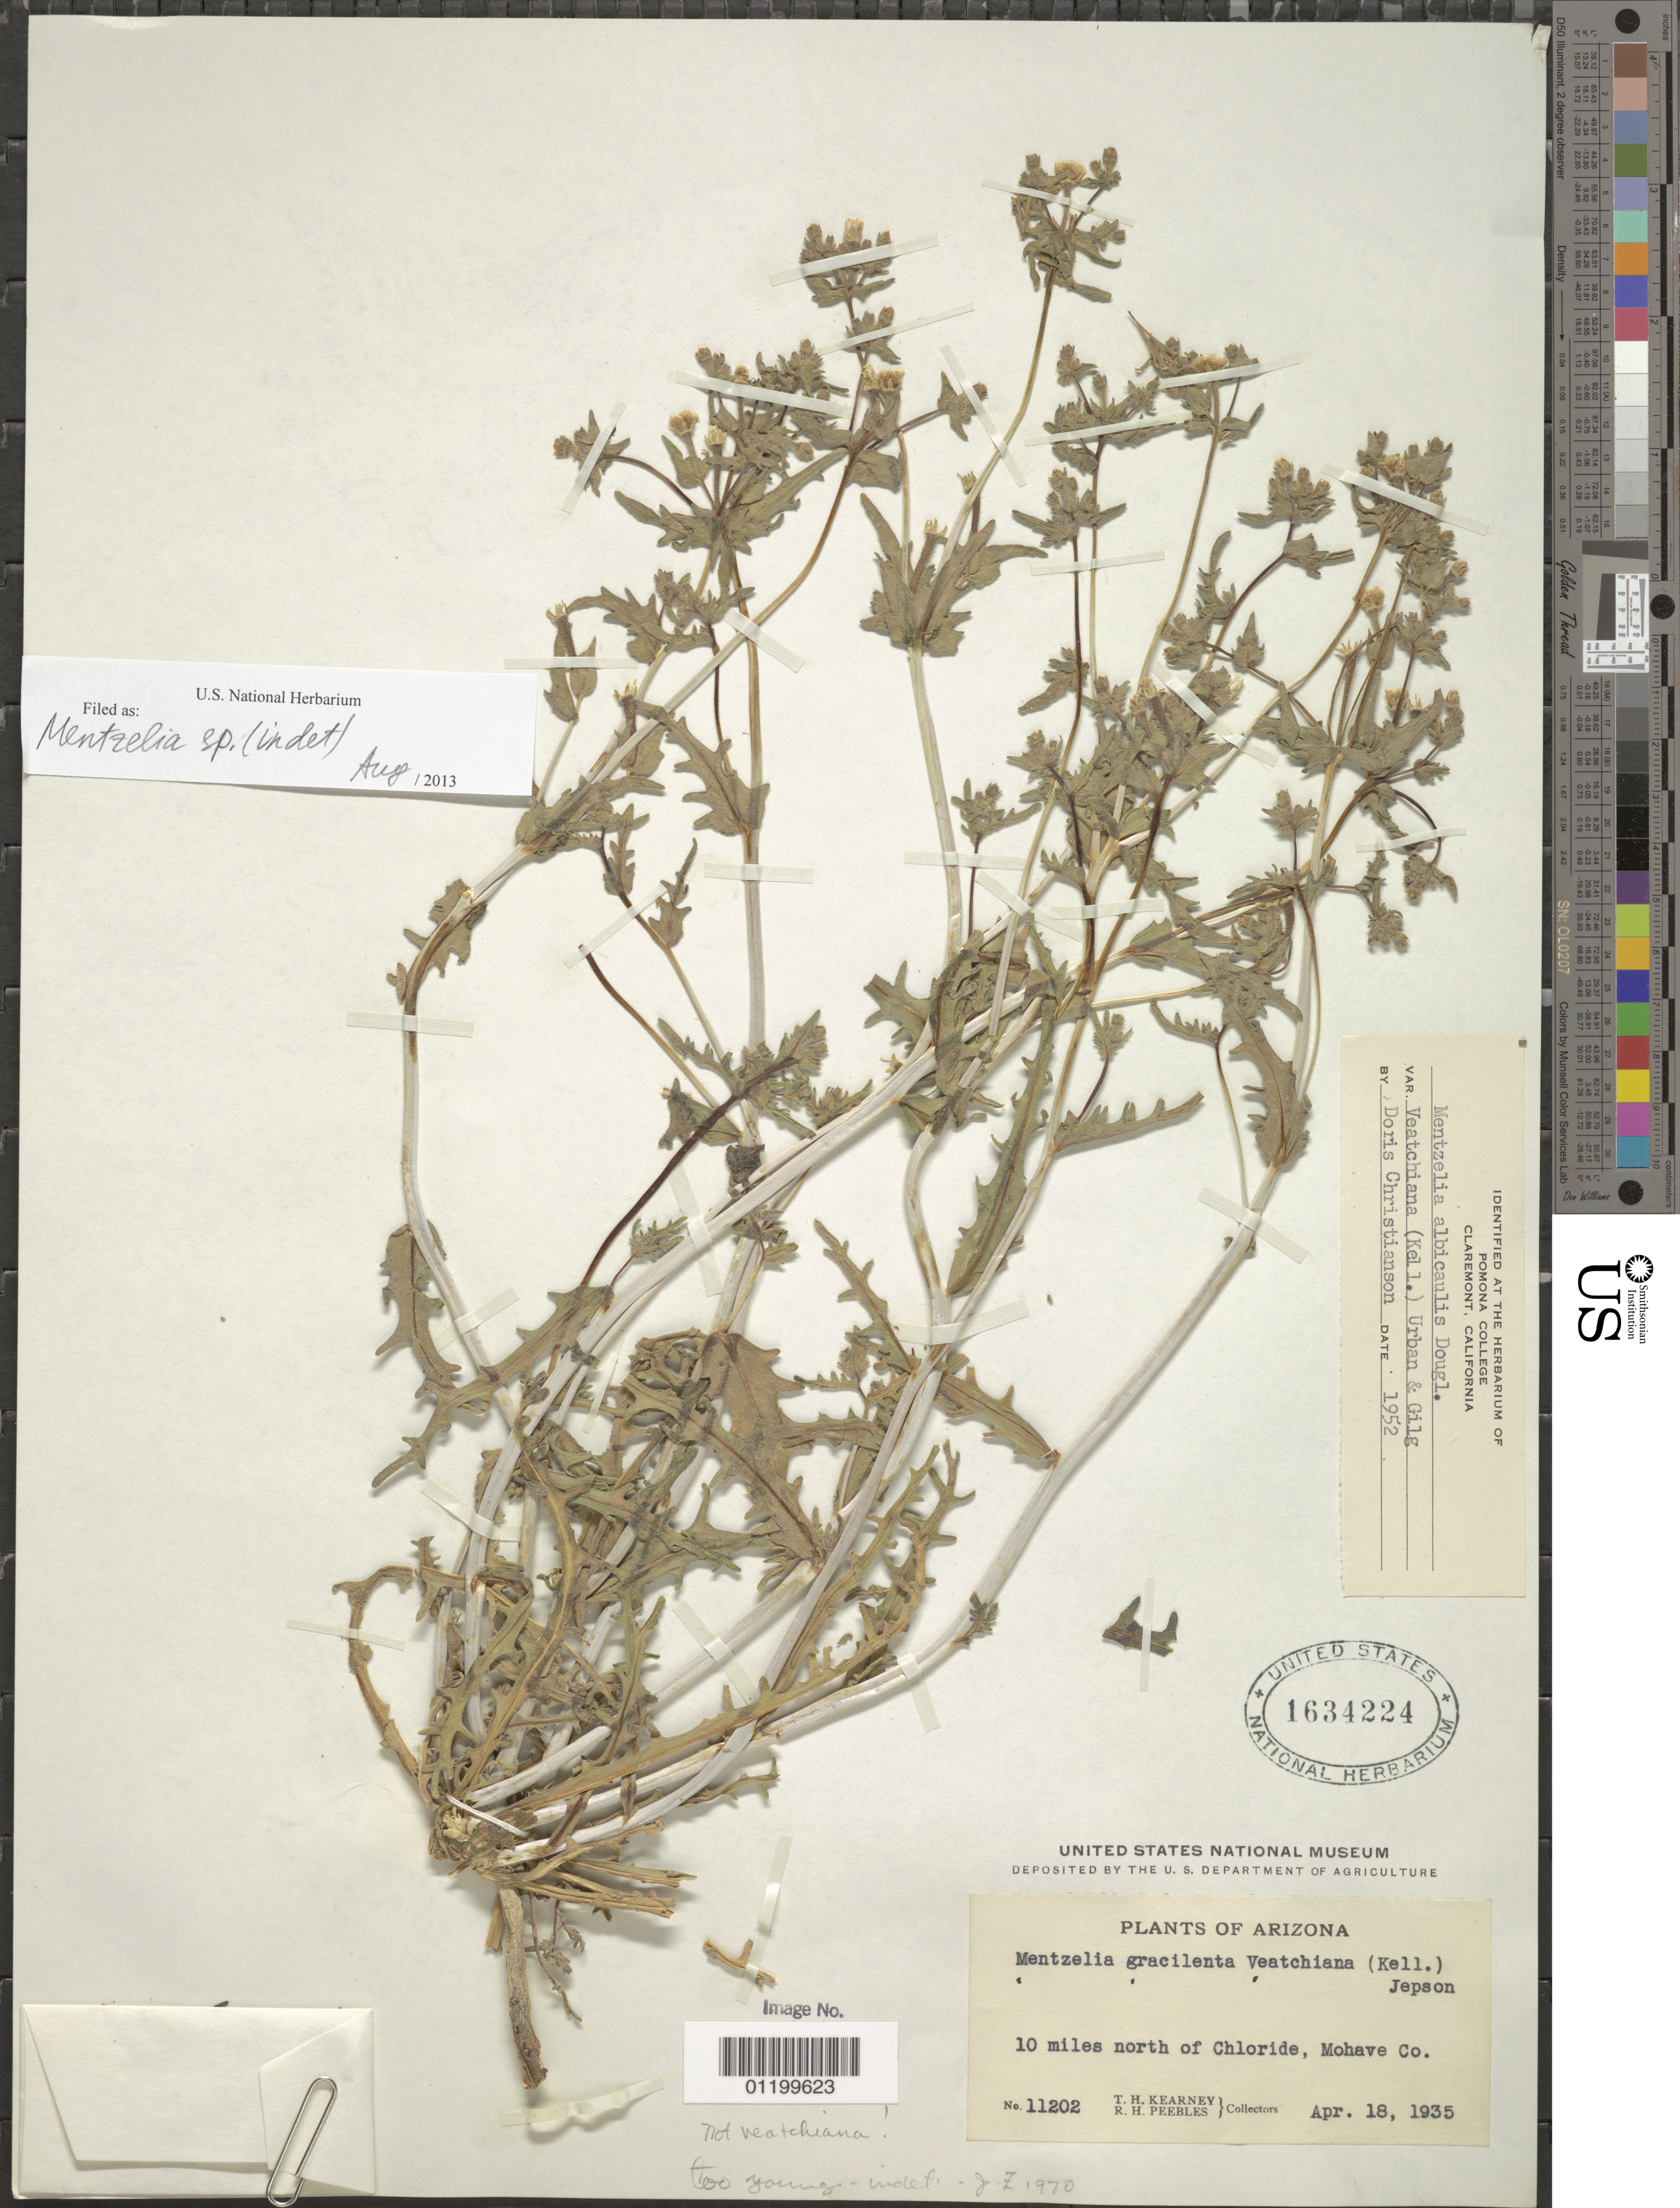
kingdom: Plantae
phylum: Tracheophyta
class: Magnoliopsida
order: Cornales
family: Loasaceae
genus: Mentzelia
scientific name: Mentzelia sp.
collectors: T. H. Kearney & R. H. Peebles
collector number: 11202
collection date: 1935-04-18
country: United States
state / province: Arizona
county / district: Mohave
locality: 10 miles North of Chloride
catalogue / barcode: US 1634224